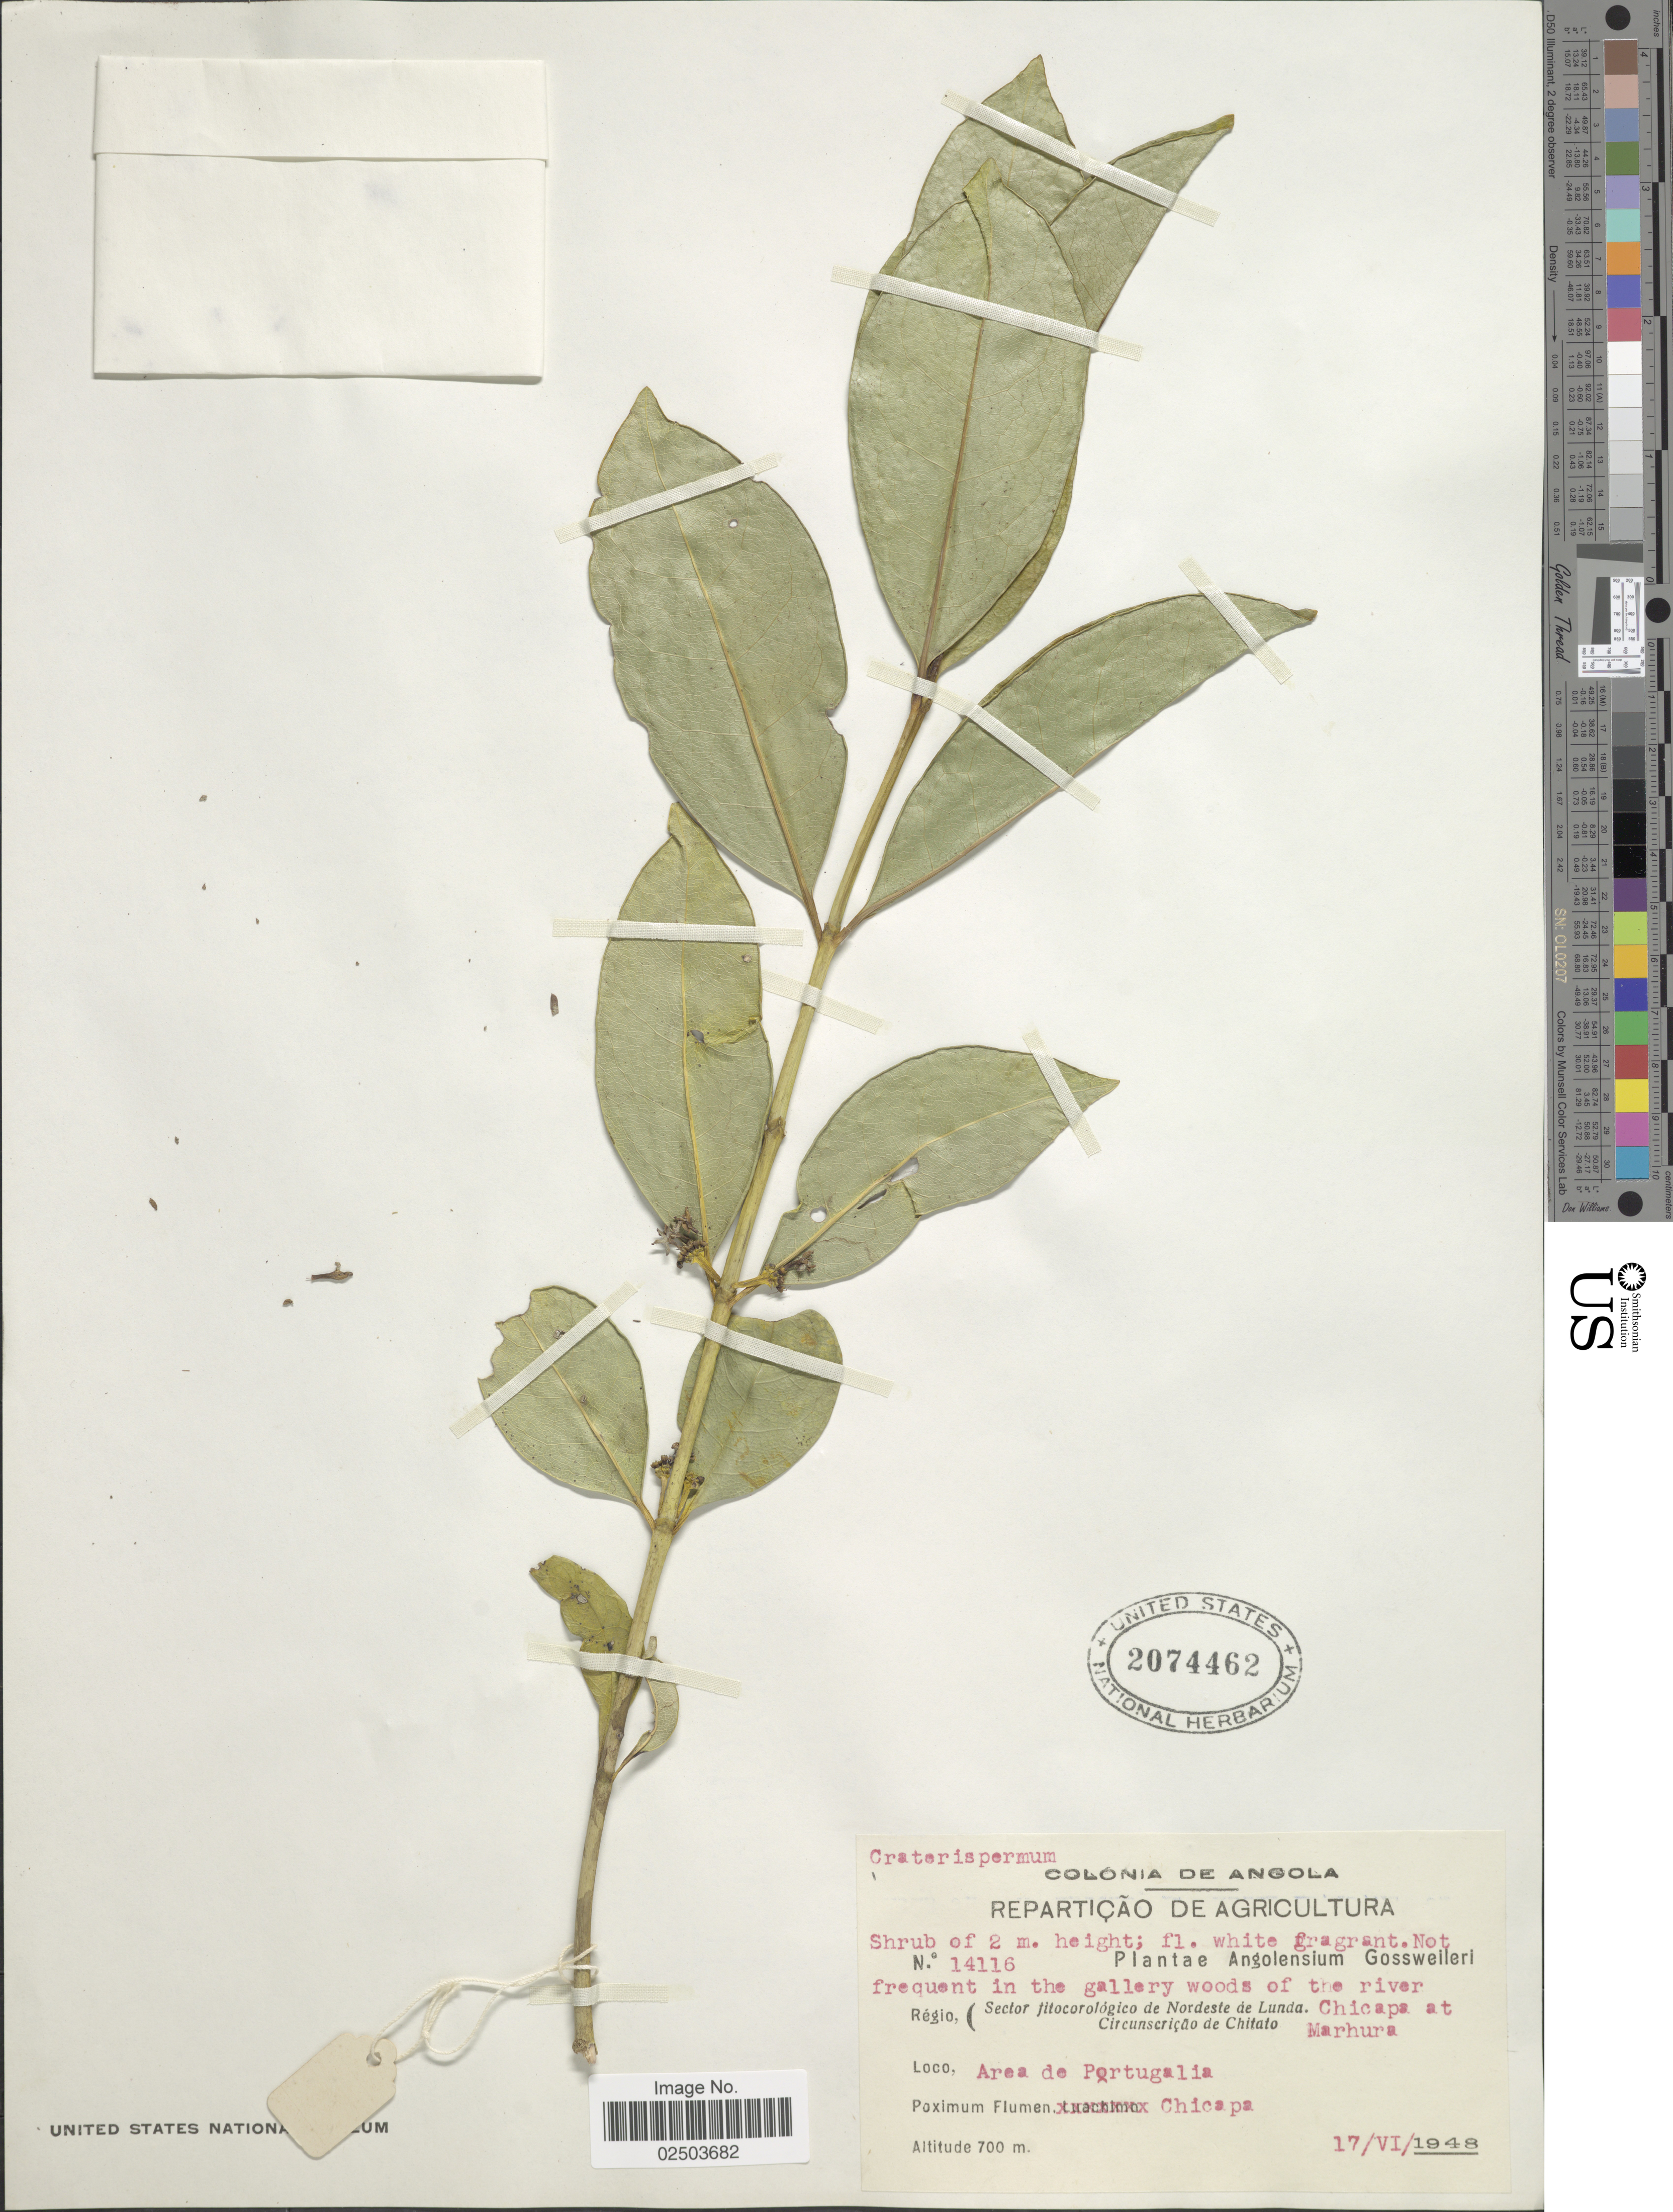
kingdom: Plantae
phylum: Tracheophyta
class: Magnoliopsida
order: Gentianales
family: Rubiaceae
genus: Craterispermum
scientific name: Craterispermum sp.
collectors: -. Gossweiler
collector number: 14116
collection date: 1948-06-17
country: Angola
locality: Sector fitocorologico de Nordeste de Lunda. Circunscricao de Chitato. Chicapa at Marhura, Area de Portugalia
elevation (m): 700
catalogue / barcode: US 2074462